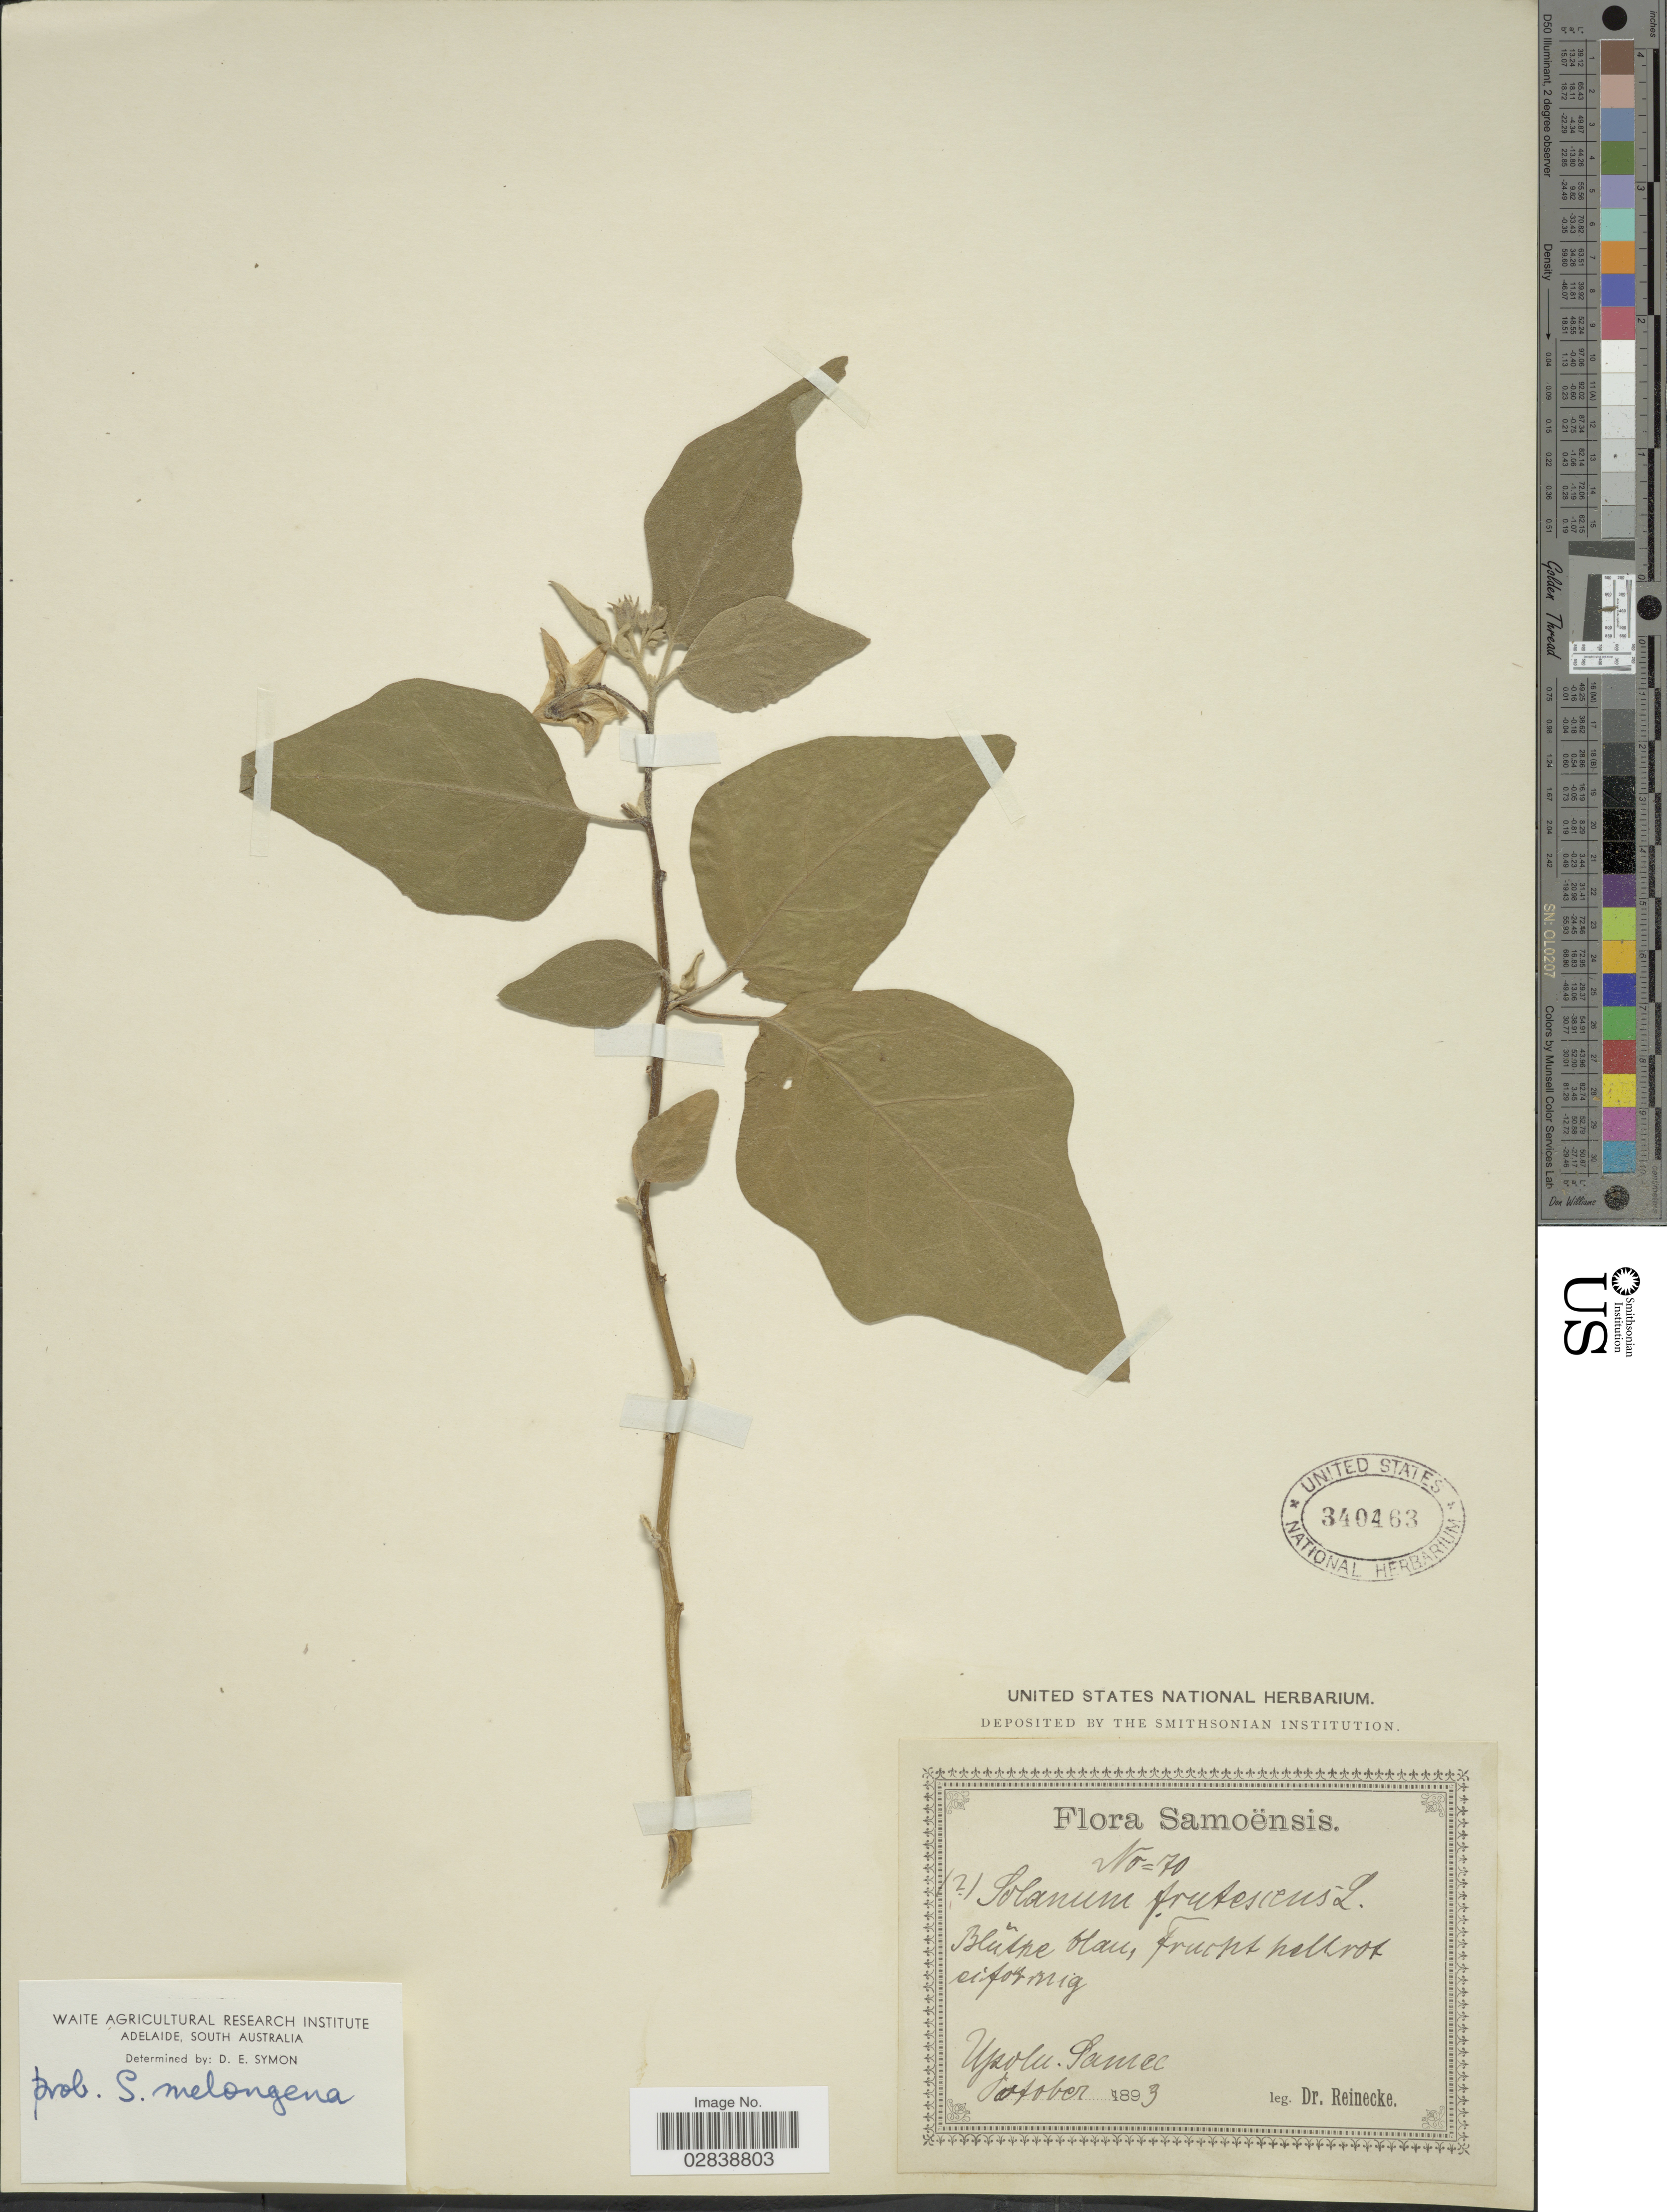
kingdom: Plantae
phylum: Tracheophyta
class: Magnoliopsida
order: Solanales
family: Solanaceae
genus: Solanum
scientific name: Solanum melongena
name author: L.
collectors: -- Reinecke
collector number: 121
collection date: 1893-10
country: Samoa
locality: Samoënsis. Upolu. Samee [interpreted]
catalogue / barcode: US 340463